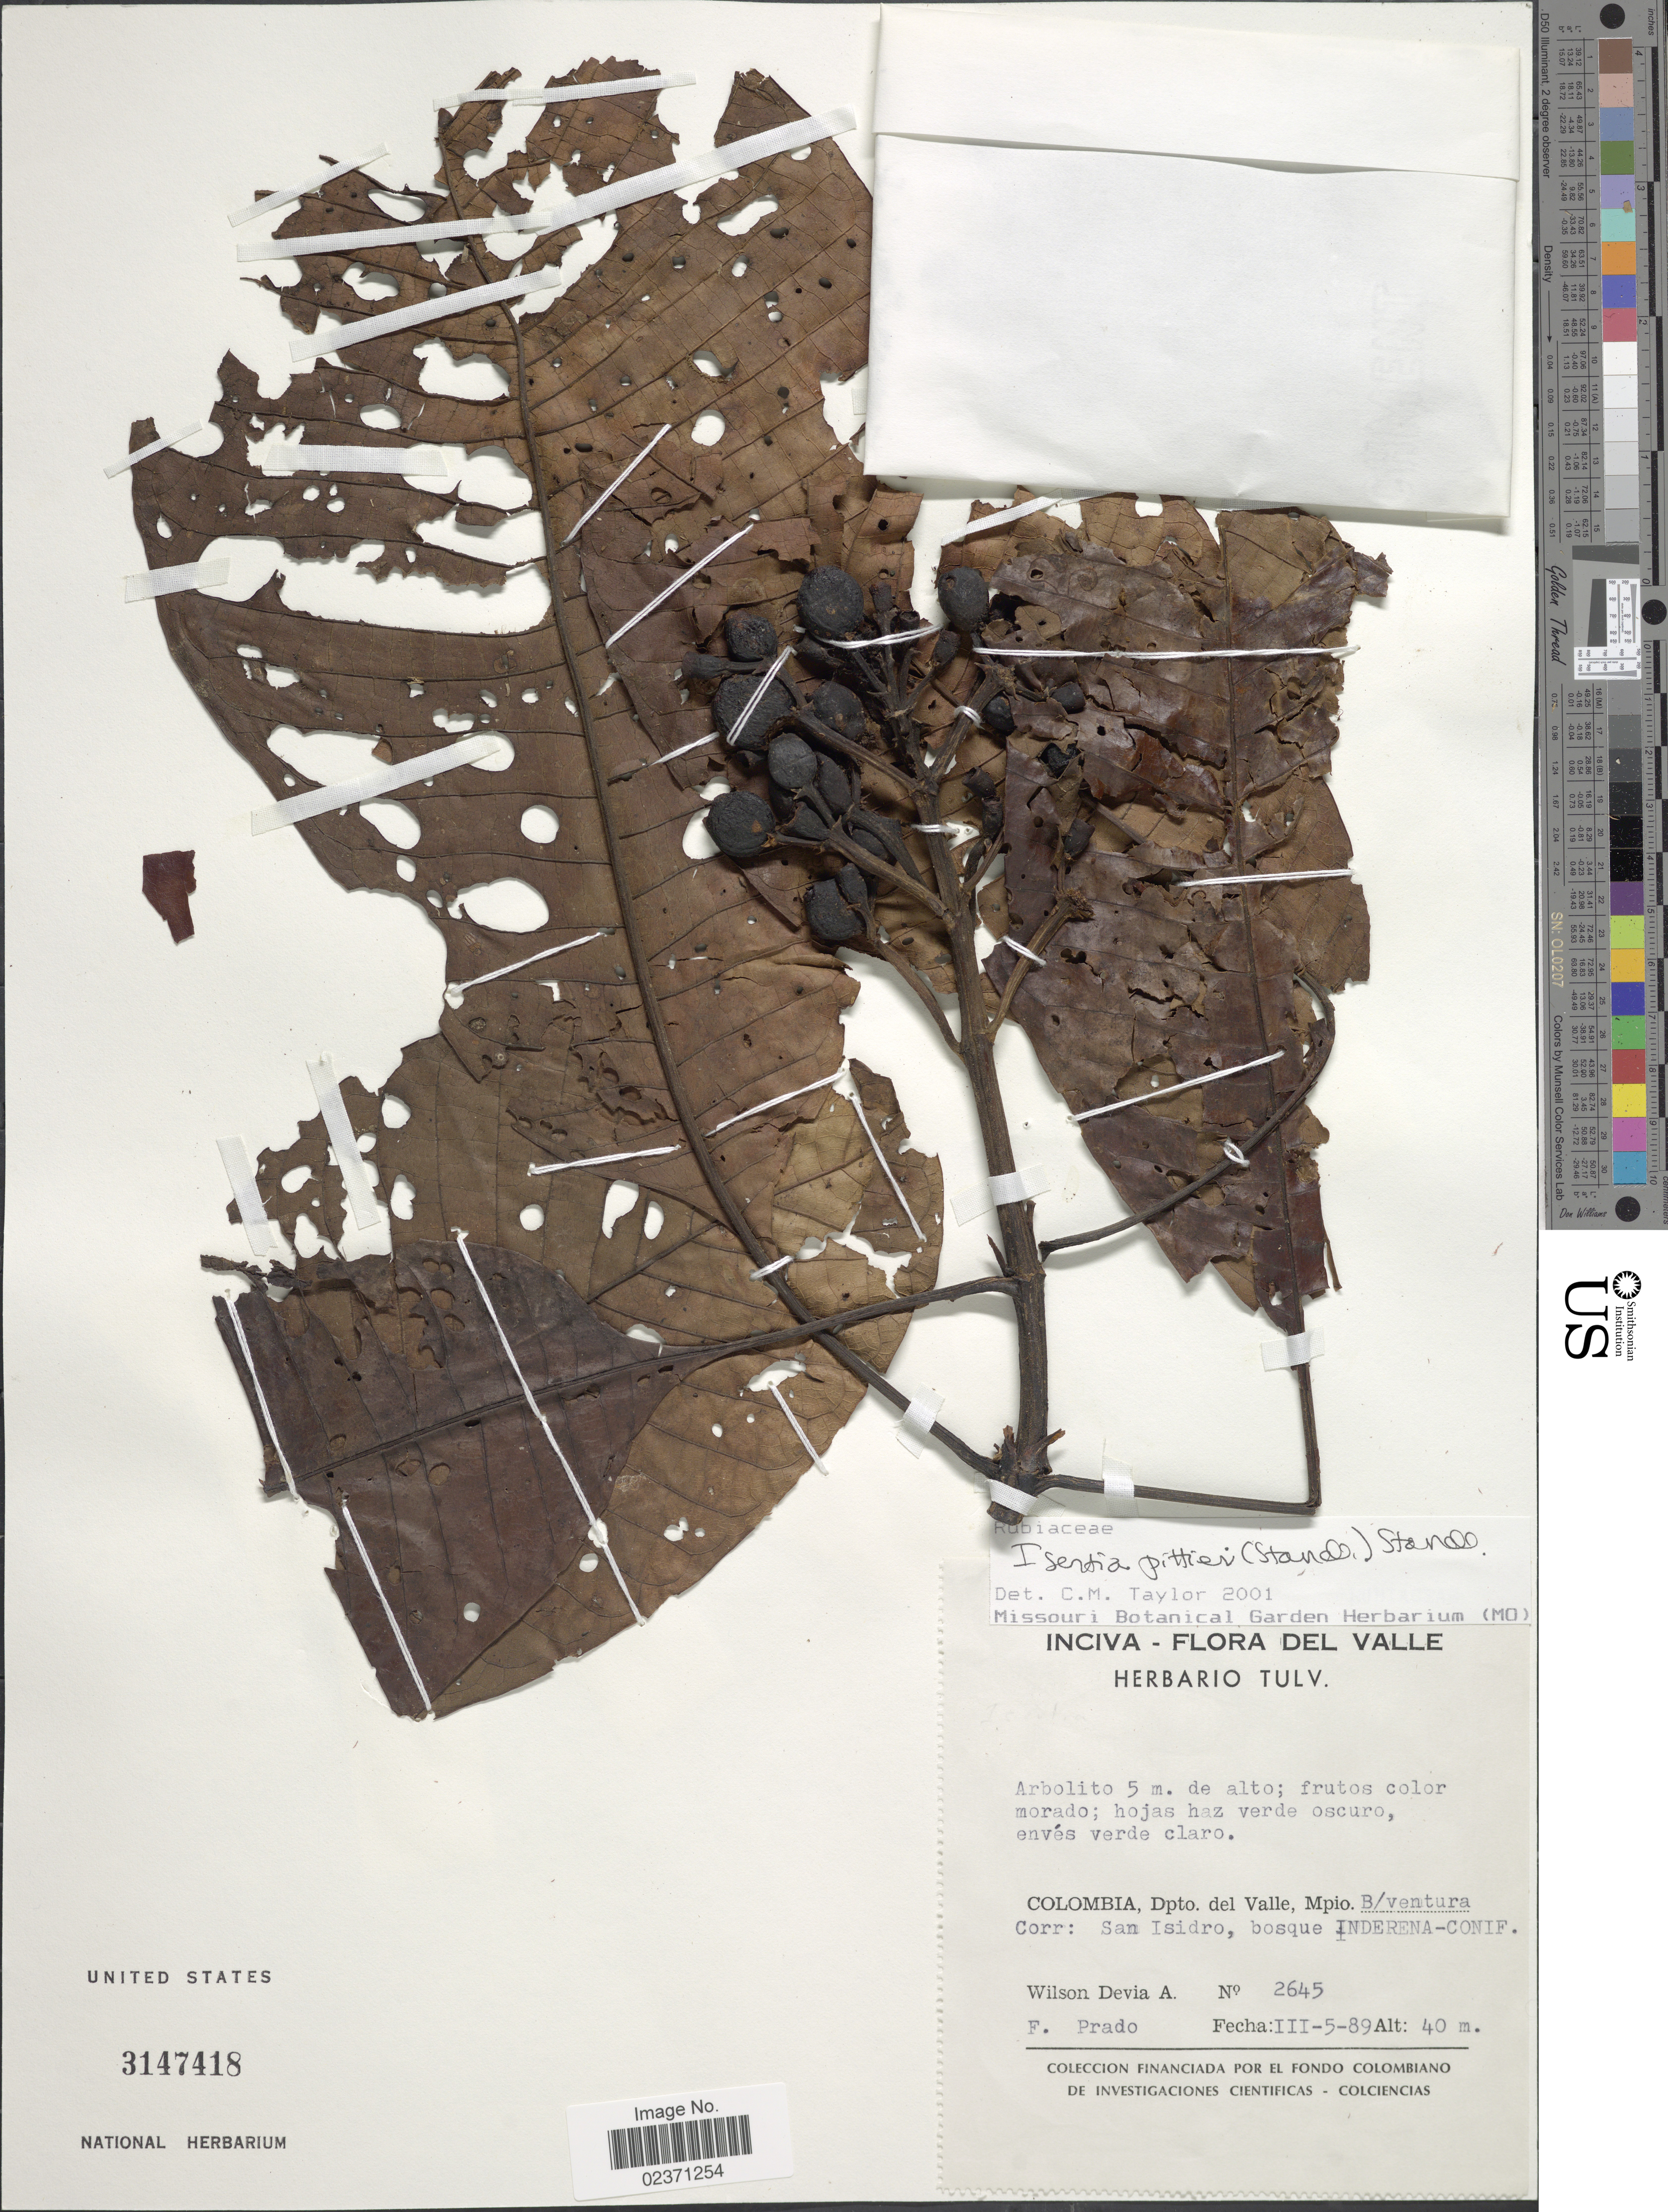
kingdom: Plantae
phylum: Tracheophyta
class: Magnoliopsida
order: Gentianales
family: Rubiaceae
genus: Isertia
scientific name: Isertia pittieri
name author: (Standl.) Standl.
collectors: W. Devia A. & F. Prado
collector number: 2645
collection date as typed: Transcribed d/m/y: 5/3/89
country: Colombia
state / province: Valle del Cauca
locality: Dpto. del Valle, Mpio. B/ventura. Corr: San Isidro, bosque INDERENA- CONIF.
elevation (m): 40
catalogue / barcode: US 3147418